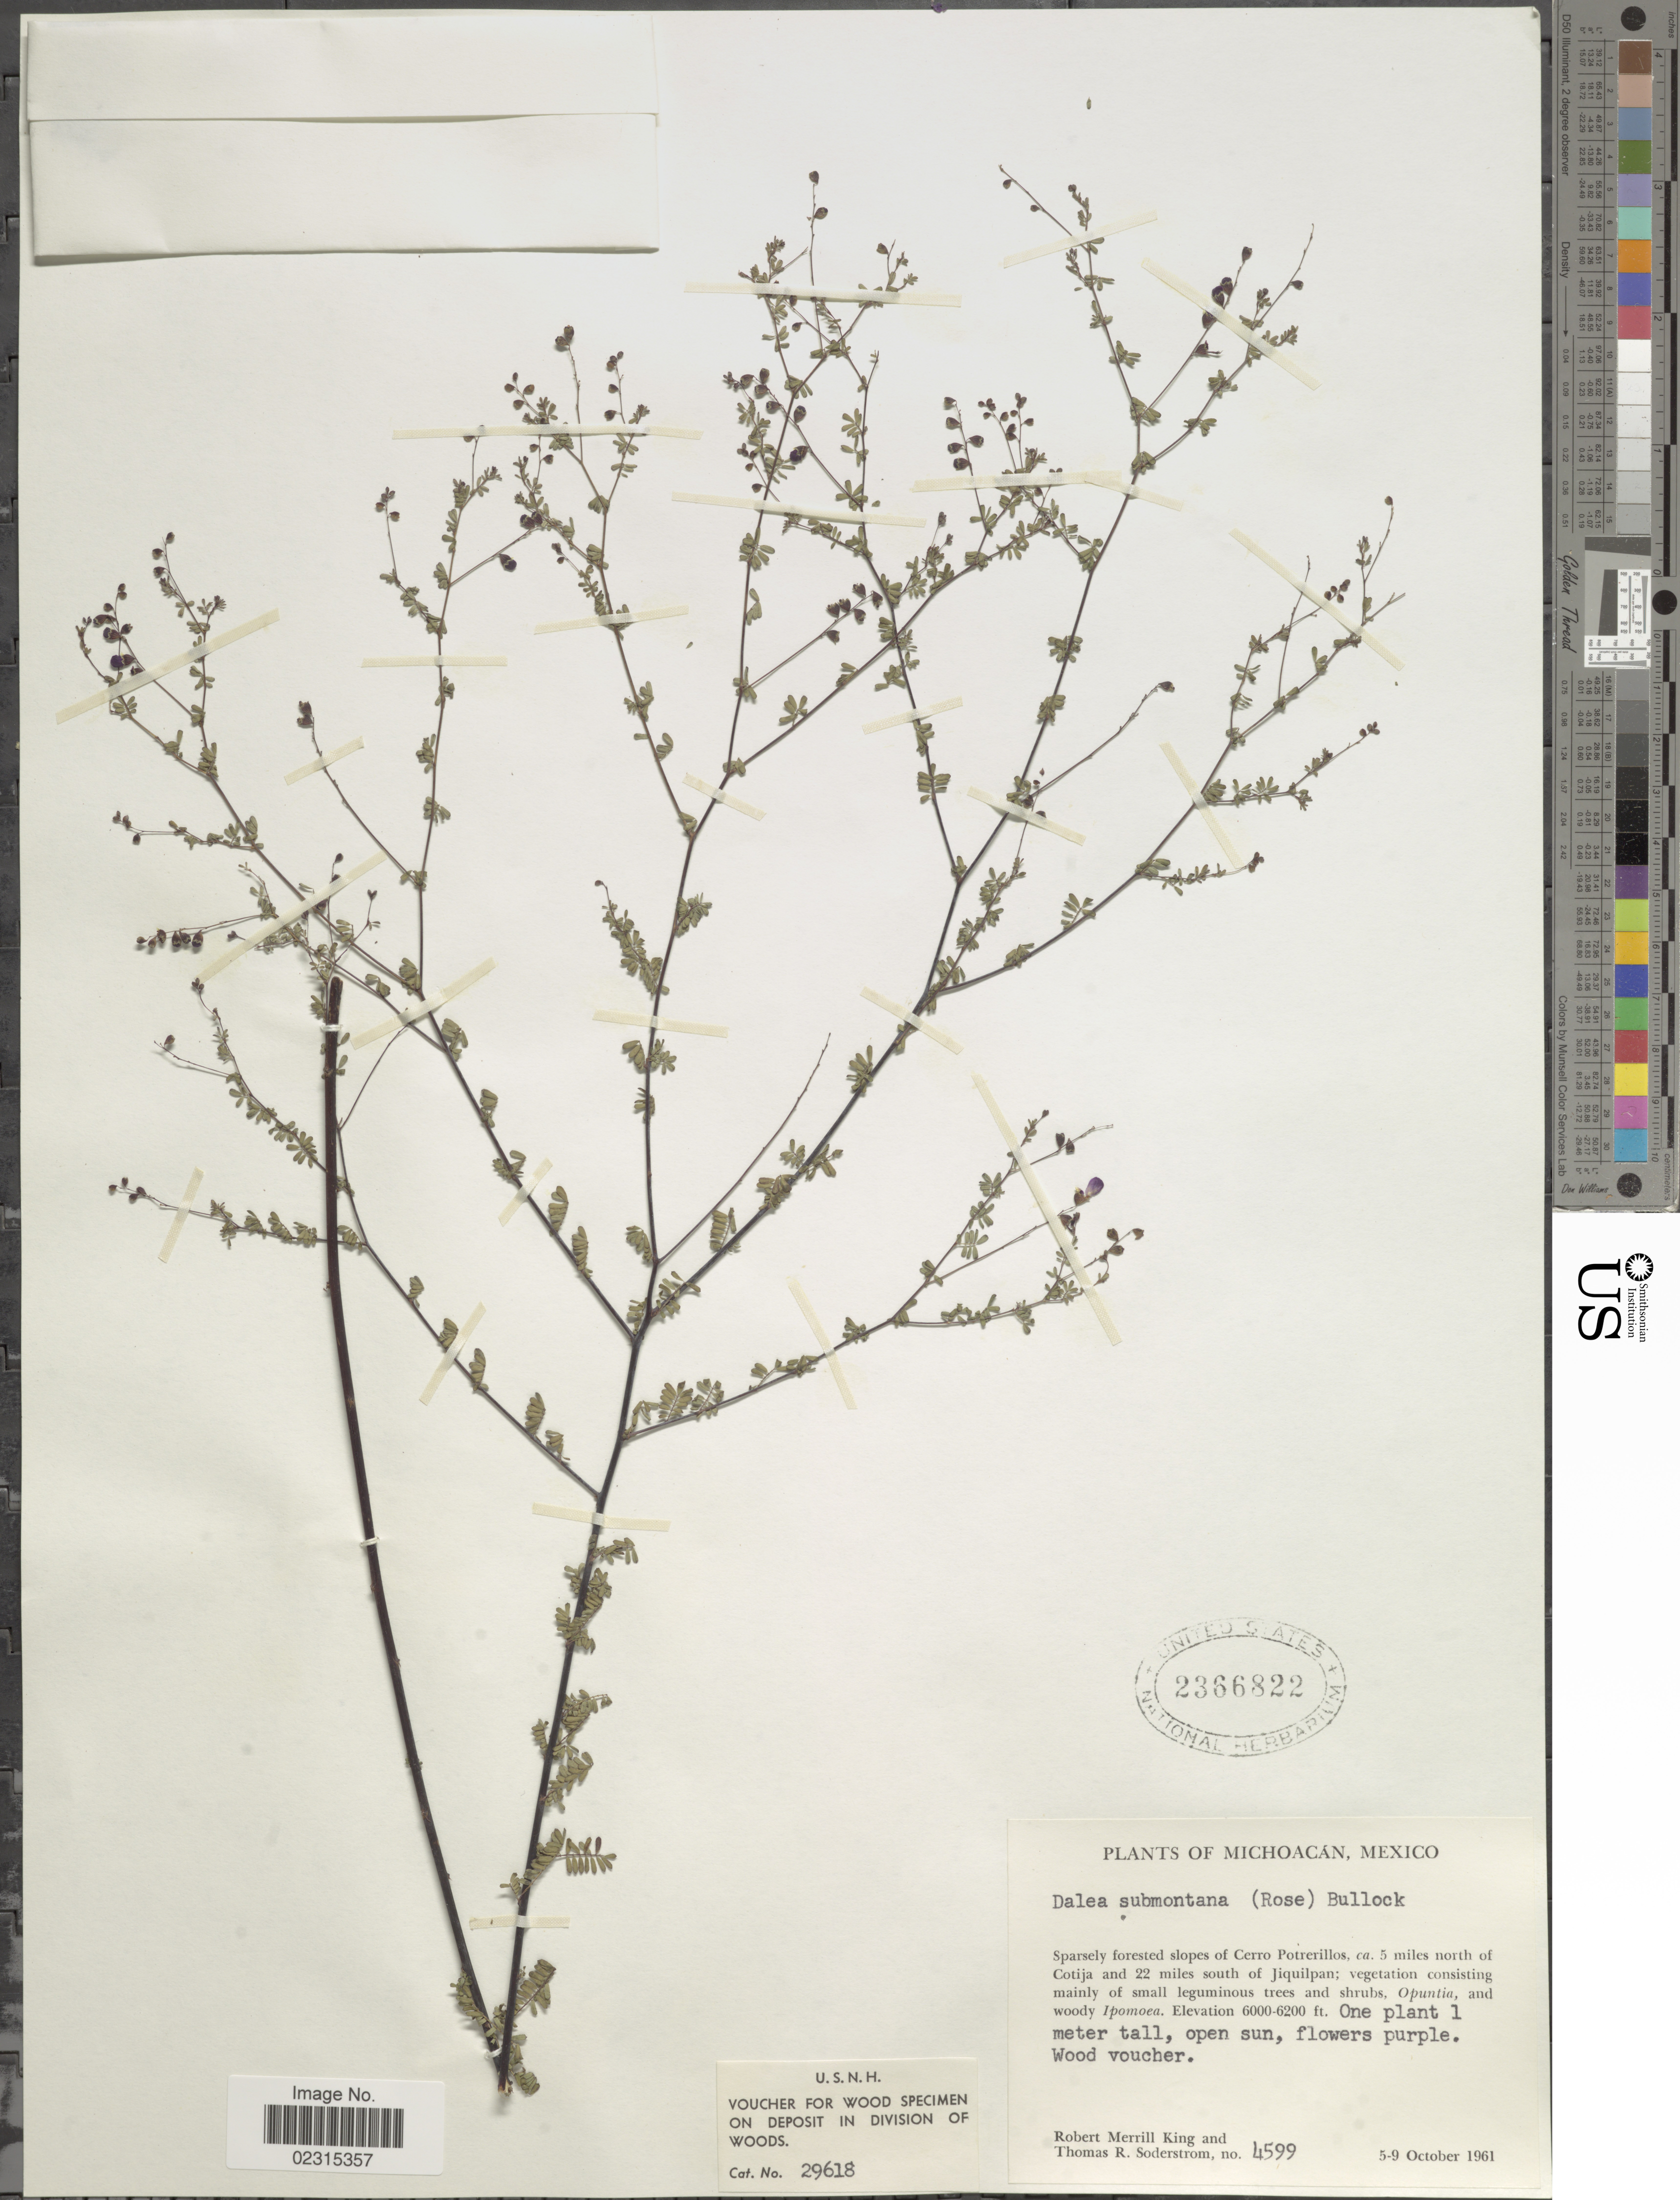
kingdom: Plantae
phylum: Tracheophyta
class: Magnoliopsida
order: Fabales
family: Fabaceae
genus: Marina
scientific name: Marina nutans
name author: (Cav.) Barneby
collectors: R. M. King & T. R. Soderstrom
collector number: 4599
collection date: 1961-10-05/1961-10-09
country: Mexico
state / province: Michoacán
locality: Slopes of Cerro Porterillos, ca 5 miles north of Cotija and 22 miles south of Jiquilpan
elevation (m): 1829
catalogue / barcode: US 2366822